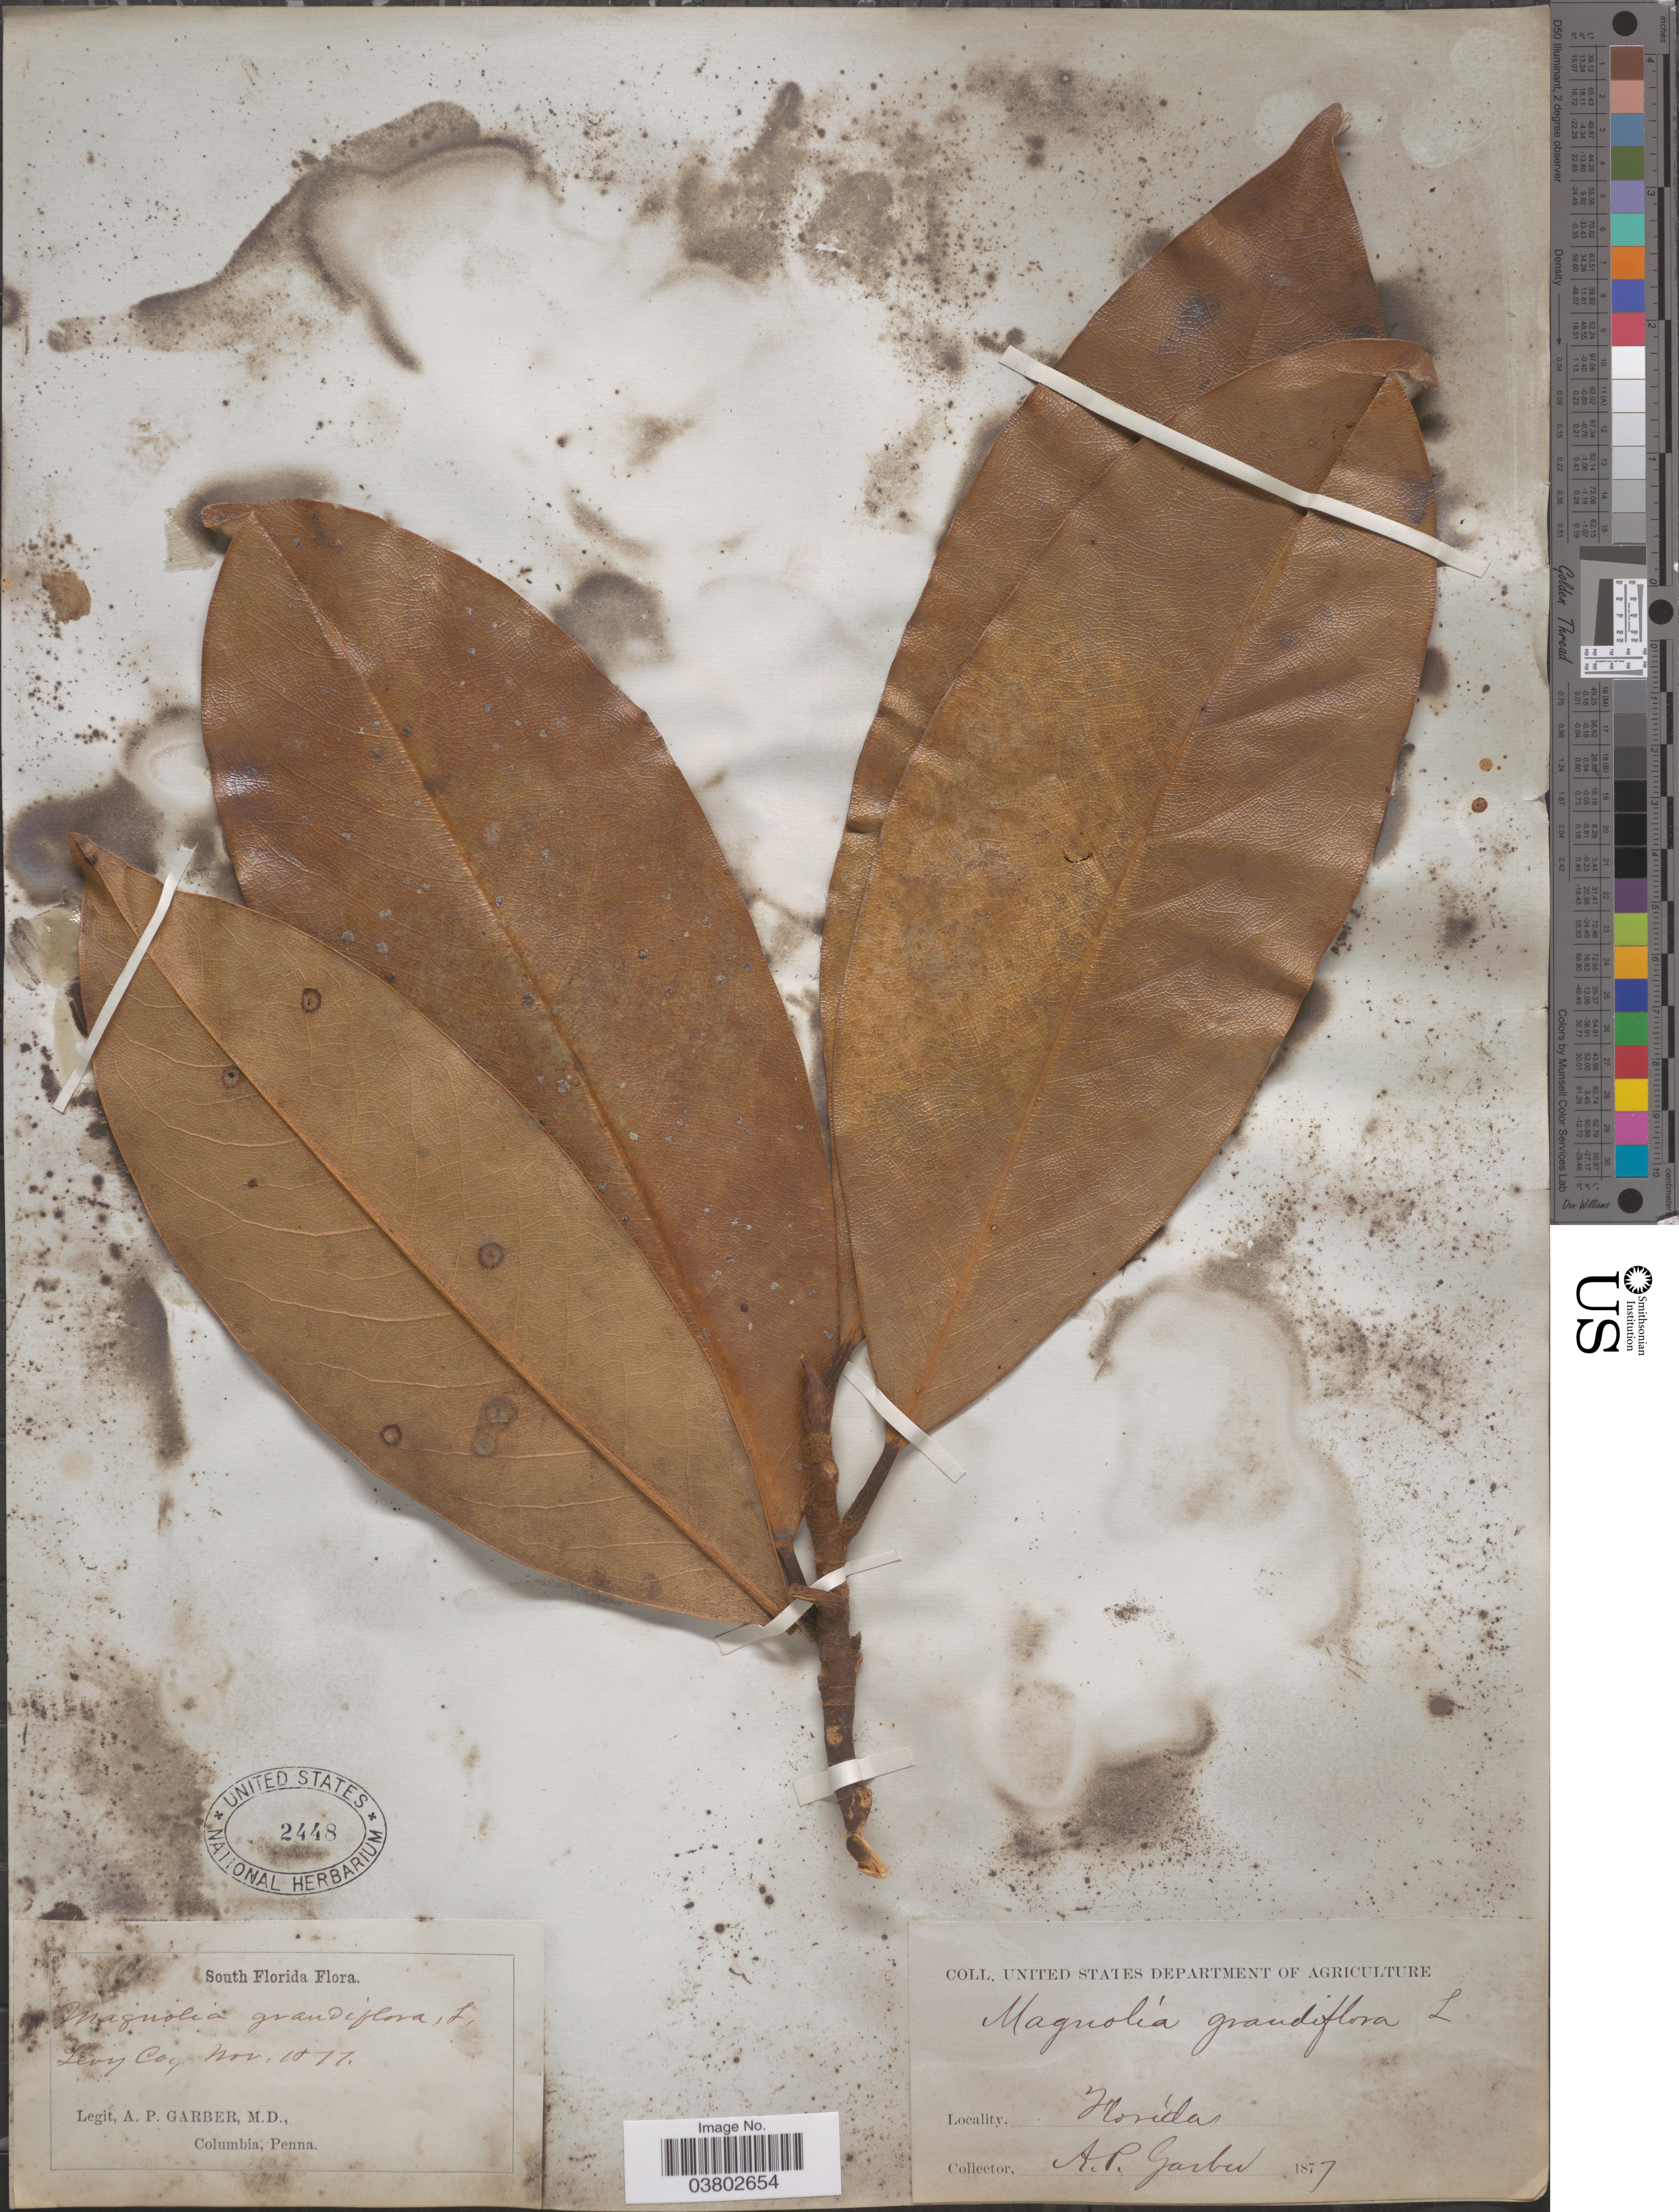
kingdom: Plantae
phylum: Tracheophyta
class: Magnoliopsida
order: Magnoliales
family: Magnoliaceae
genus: Magnolia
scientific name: Magnolia grandiflora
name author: L.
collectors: A. P. Garber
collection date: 1877-11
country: United States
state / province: Florida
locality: South Florida. Levy Co.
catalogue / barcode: US 2448